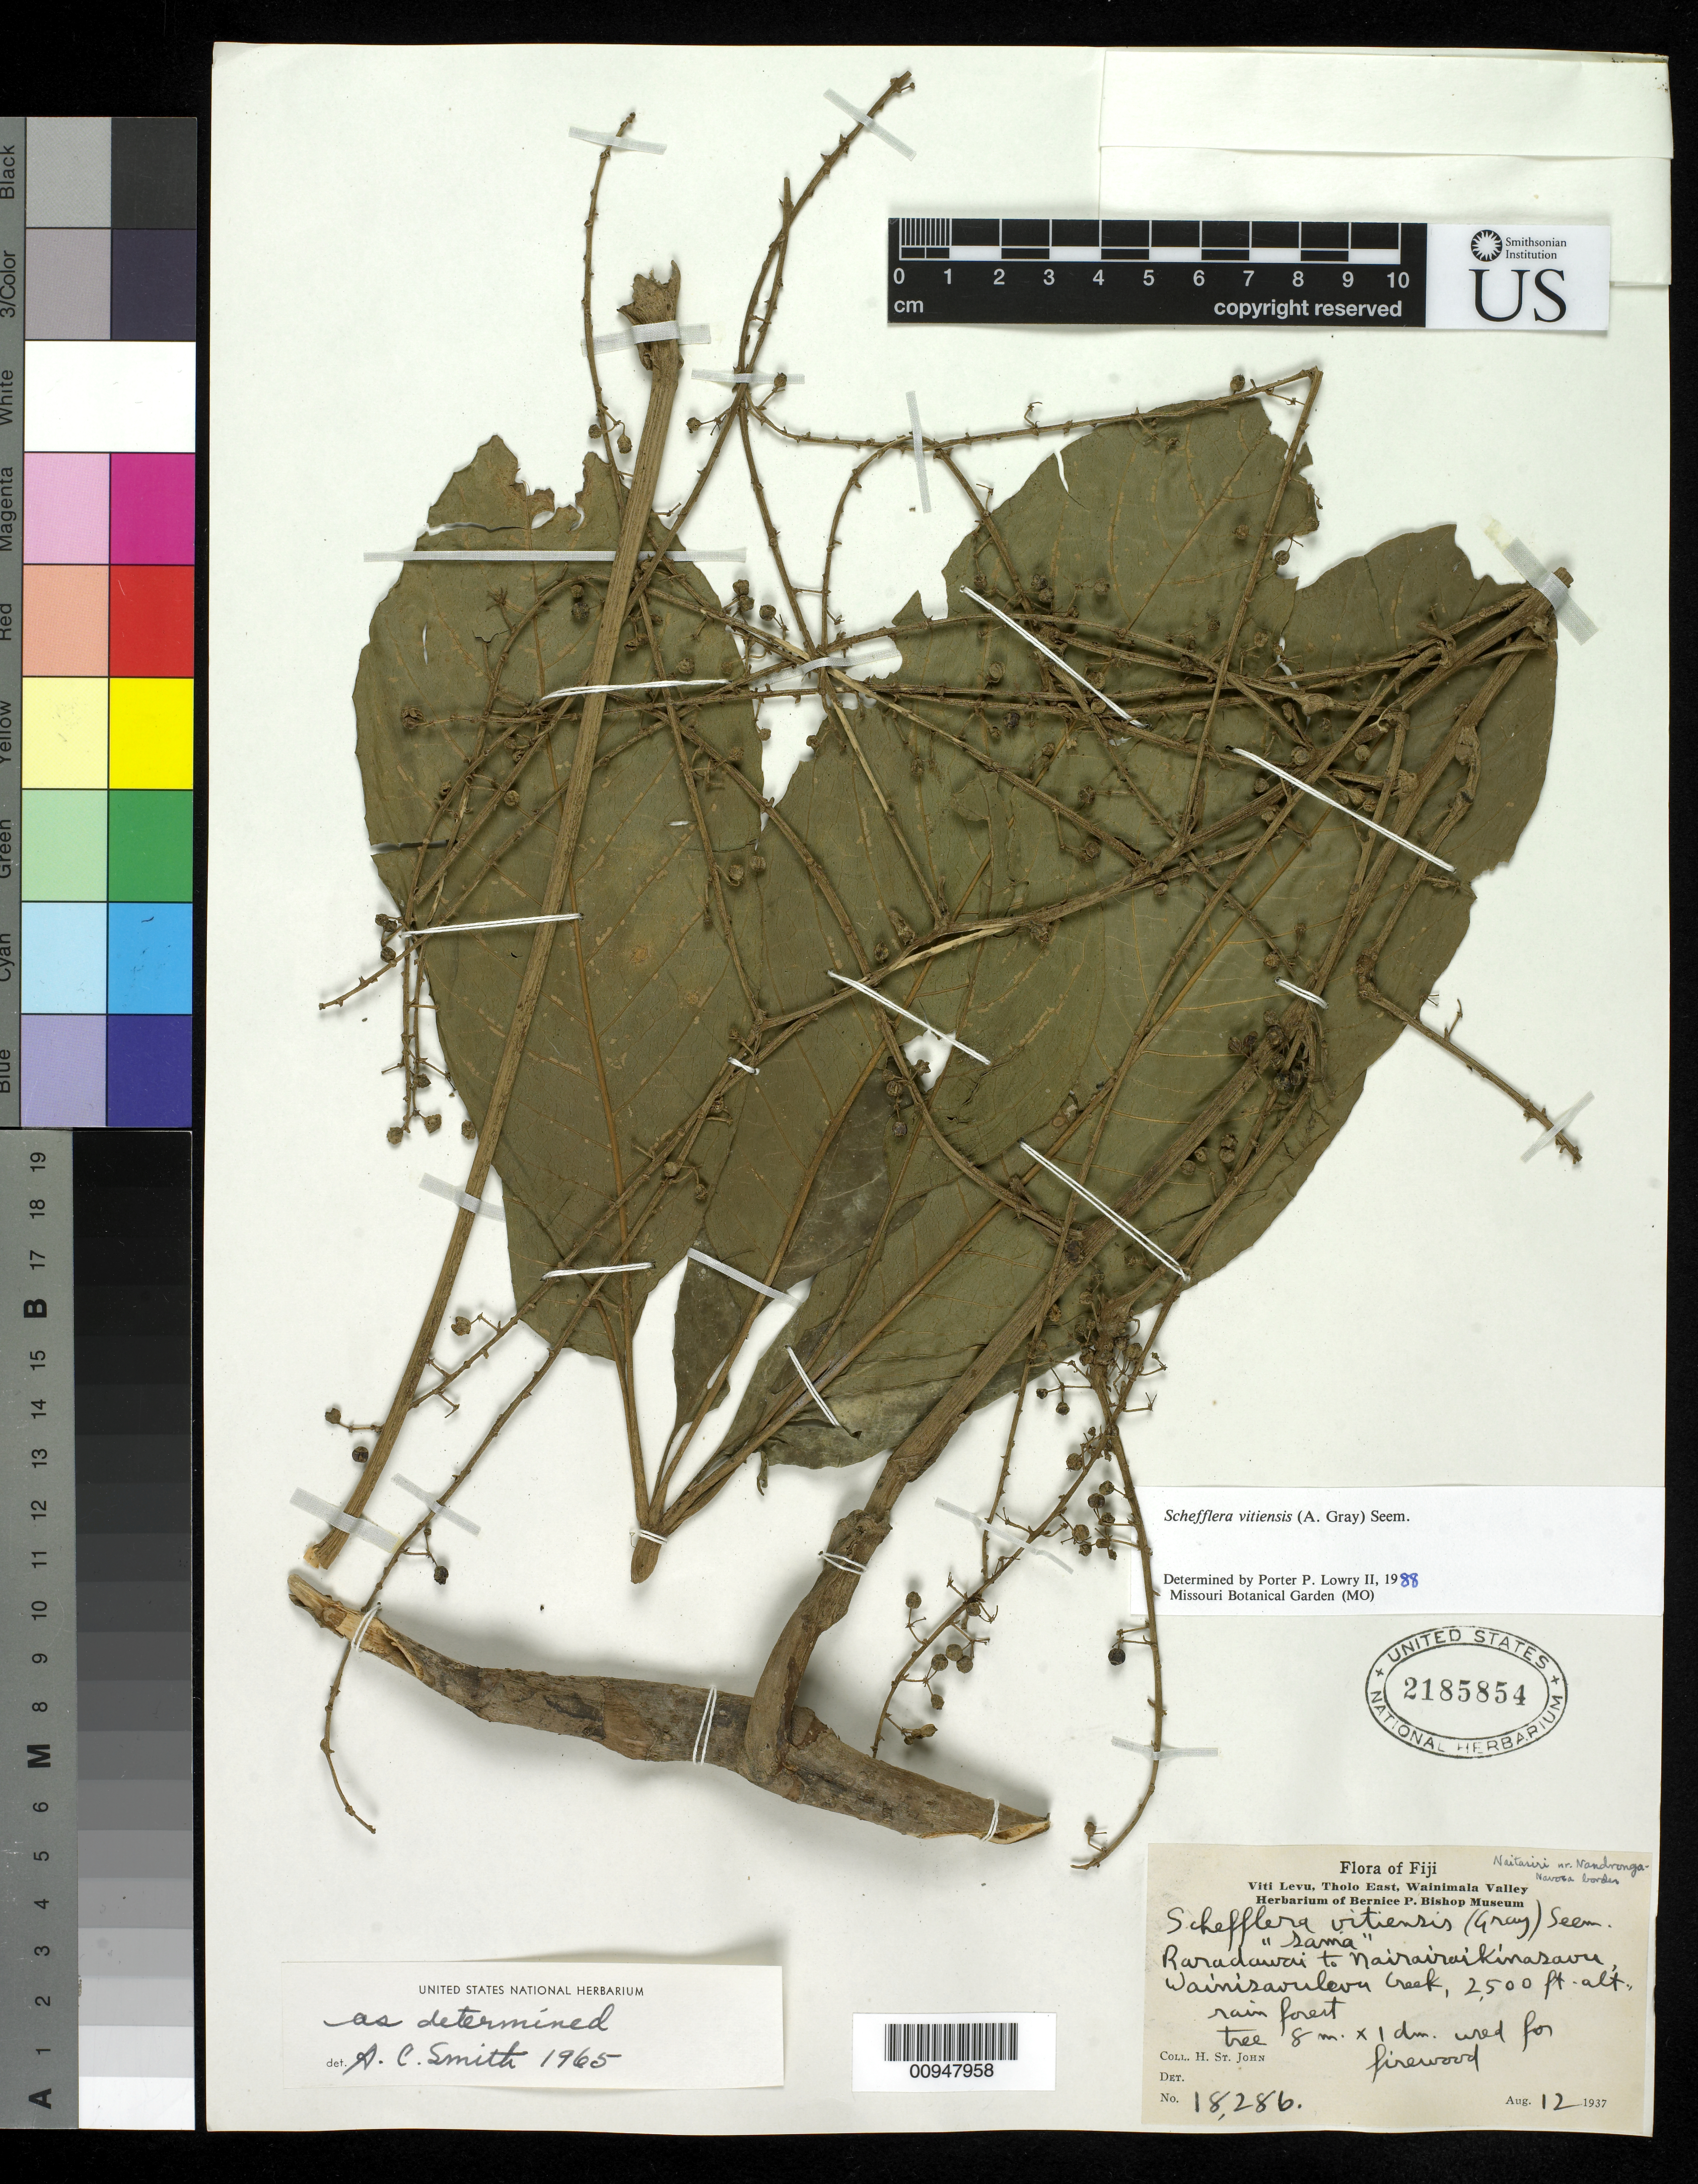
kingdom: Plantae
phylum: Tracheophyta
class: Magnoliopsida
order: Apiales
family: Araliaceae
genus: Schefflera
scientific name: Schefflera vitensis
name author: (A. Gray) Seem.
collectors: H. St. John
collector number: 18286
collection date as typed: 12 Aug 1937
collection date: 1937-08-12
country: Fiji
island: Viti Levu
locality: Raradawai to Nairairaikinasaou, Wainisavuleva Cr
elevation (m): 762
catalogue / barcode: US 2185854